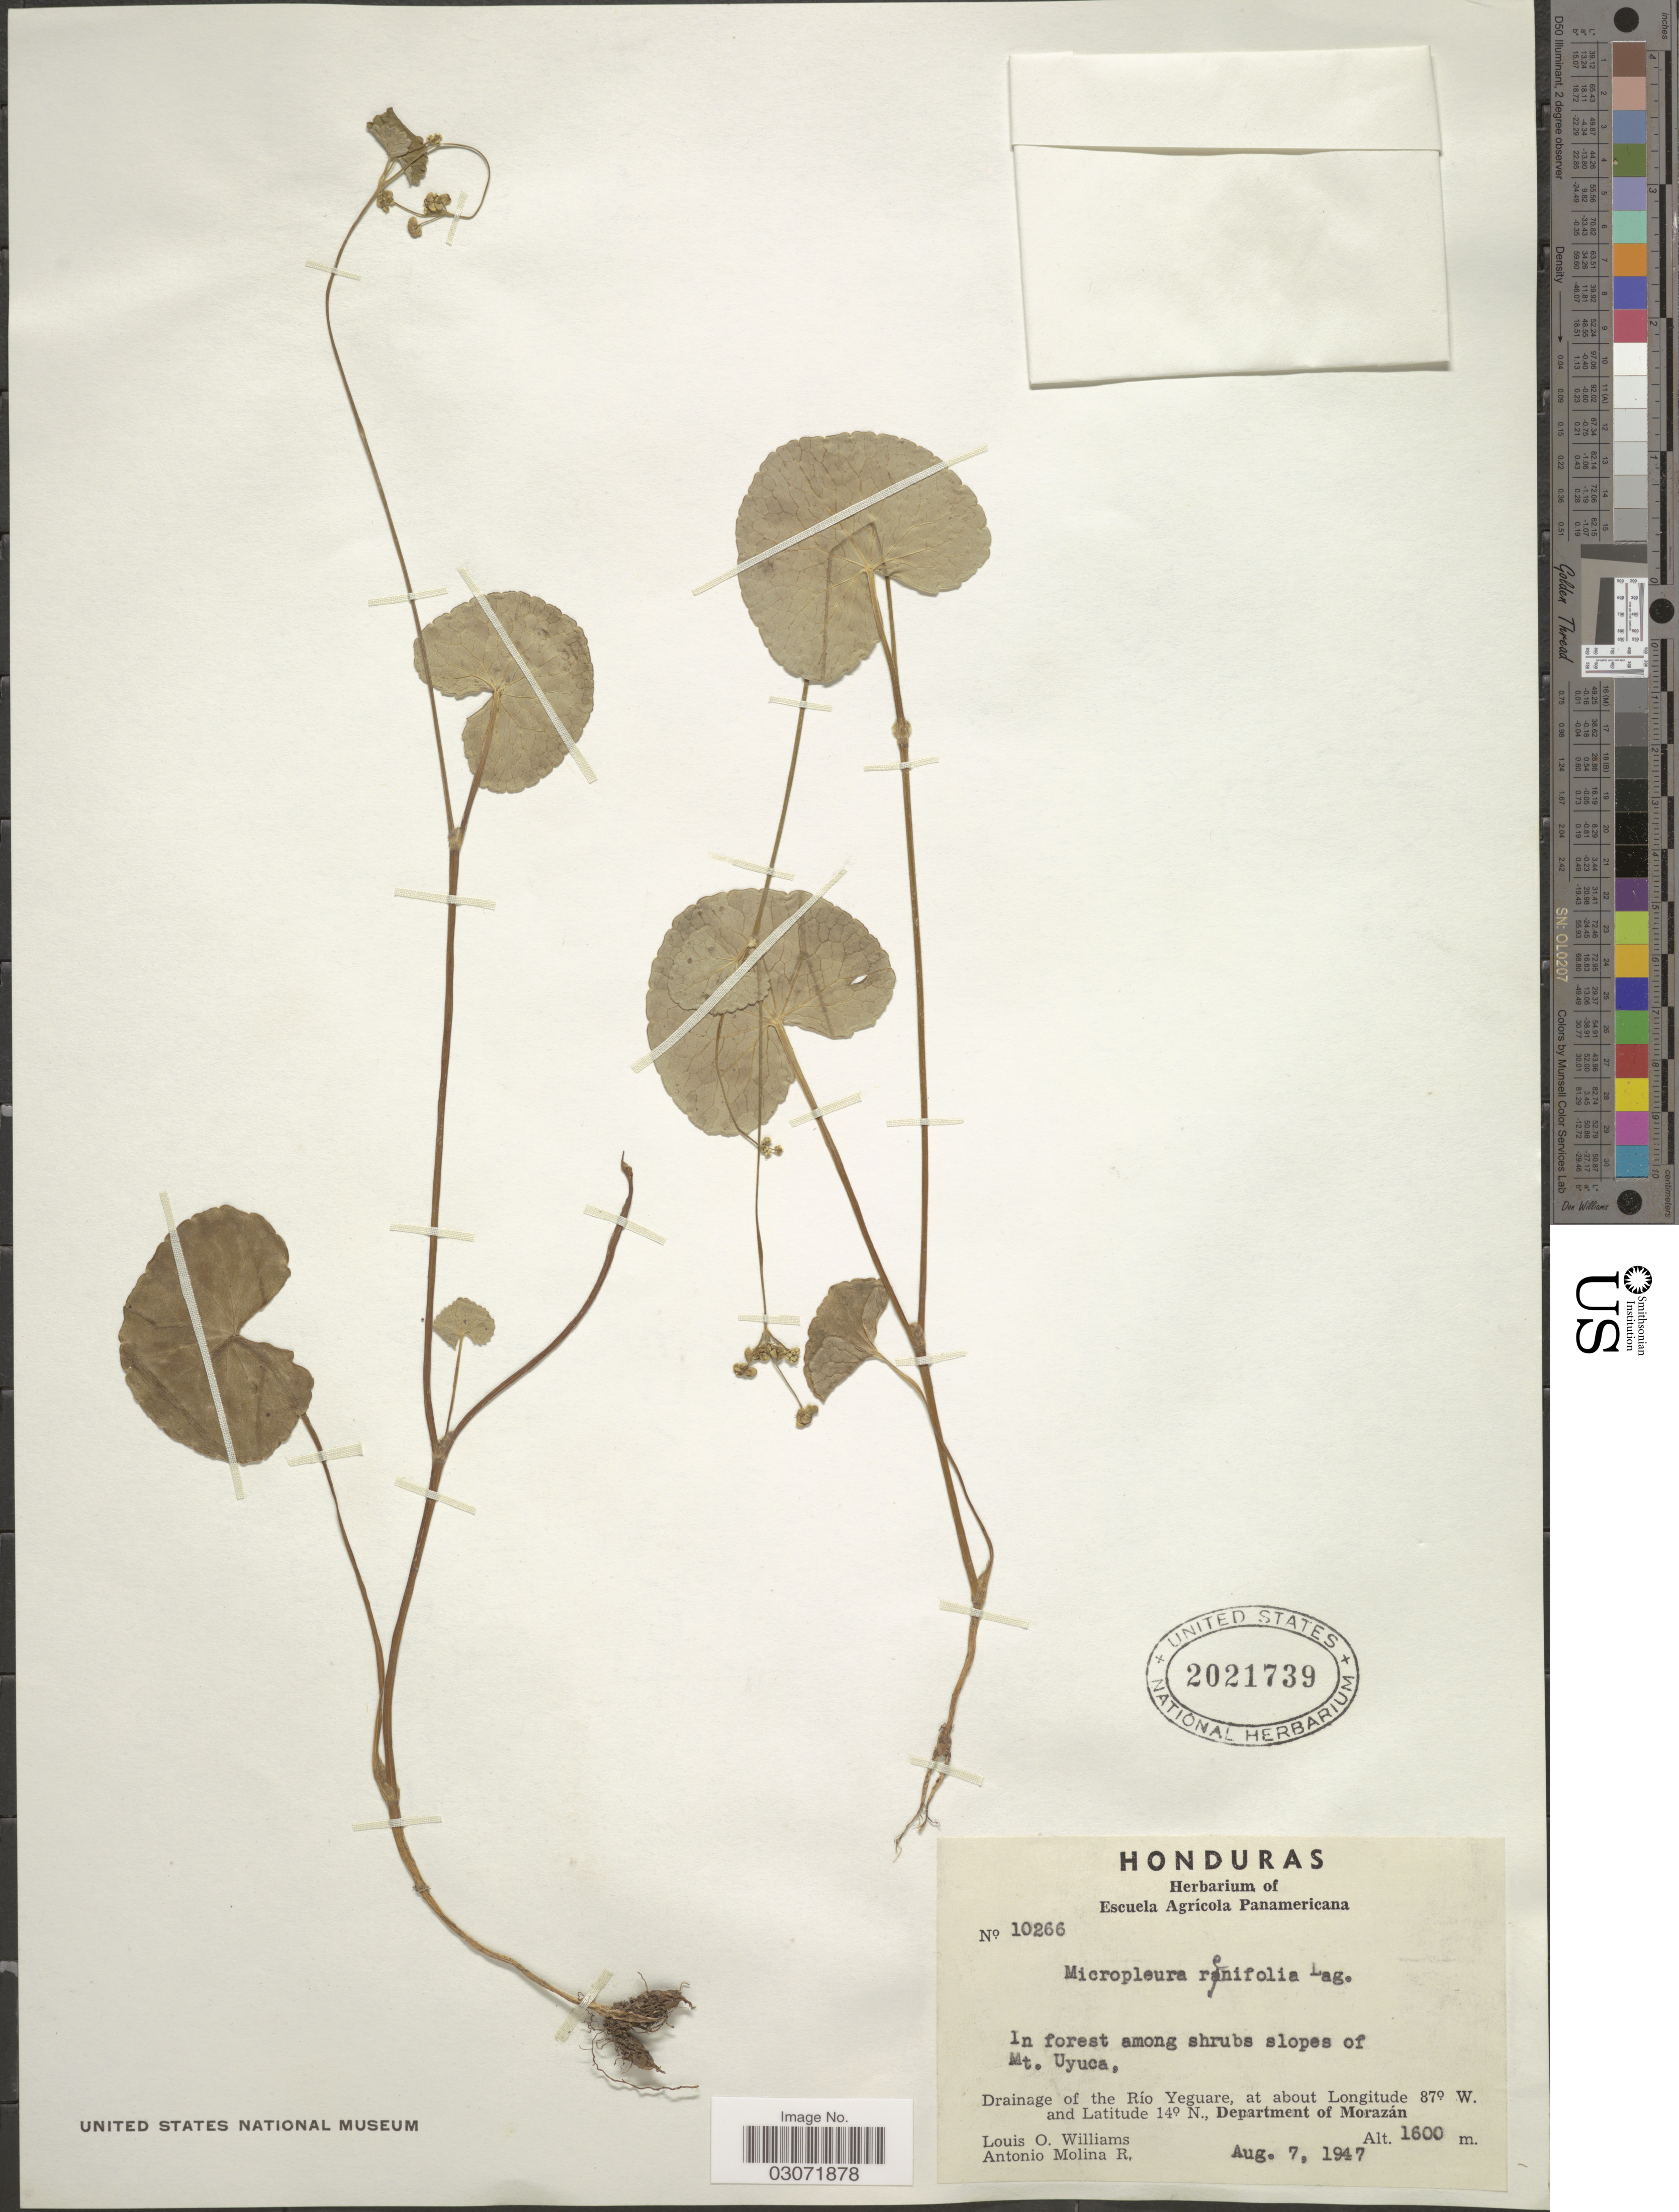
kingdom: Plantae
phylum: Tracheophyta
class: Magnoliopsida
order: Apiales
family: Apiaceae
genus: Micropleura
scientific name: Micropleura renifolia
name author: Lag.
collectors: L. O. Williams & A. Molina R.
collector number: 10266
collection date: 1947-08-07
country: Honduras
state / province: Fco. Morazán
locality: In forest among shrubs slopes of Mt. Uyuca, Drainage of the Río Yeguare, Department Morazán.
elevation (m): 1600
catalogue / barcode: US 2021739